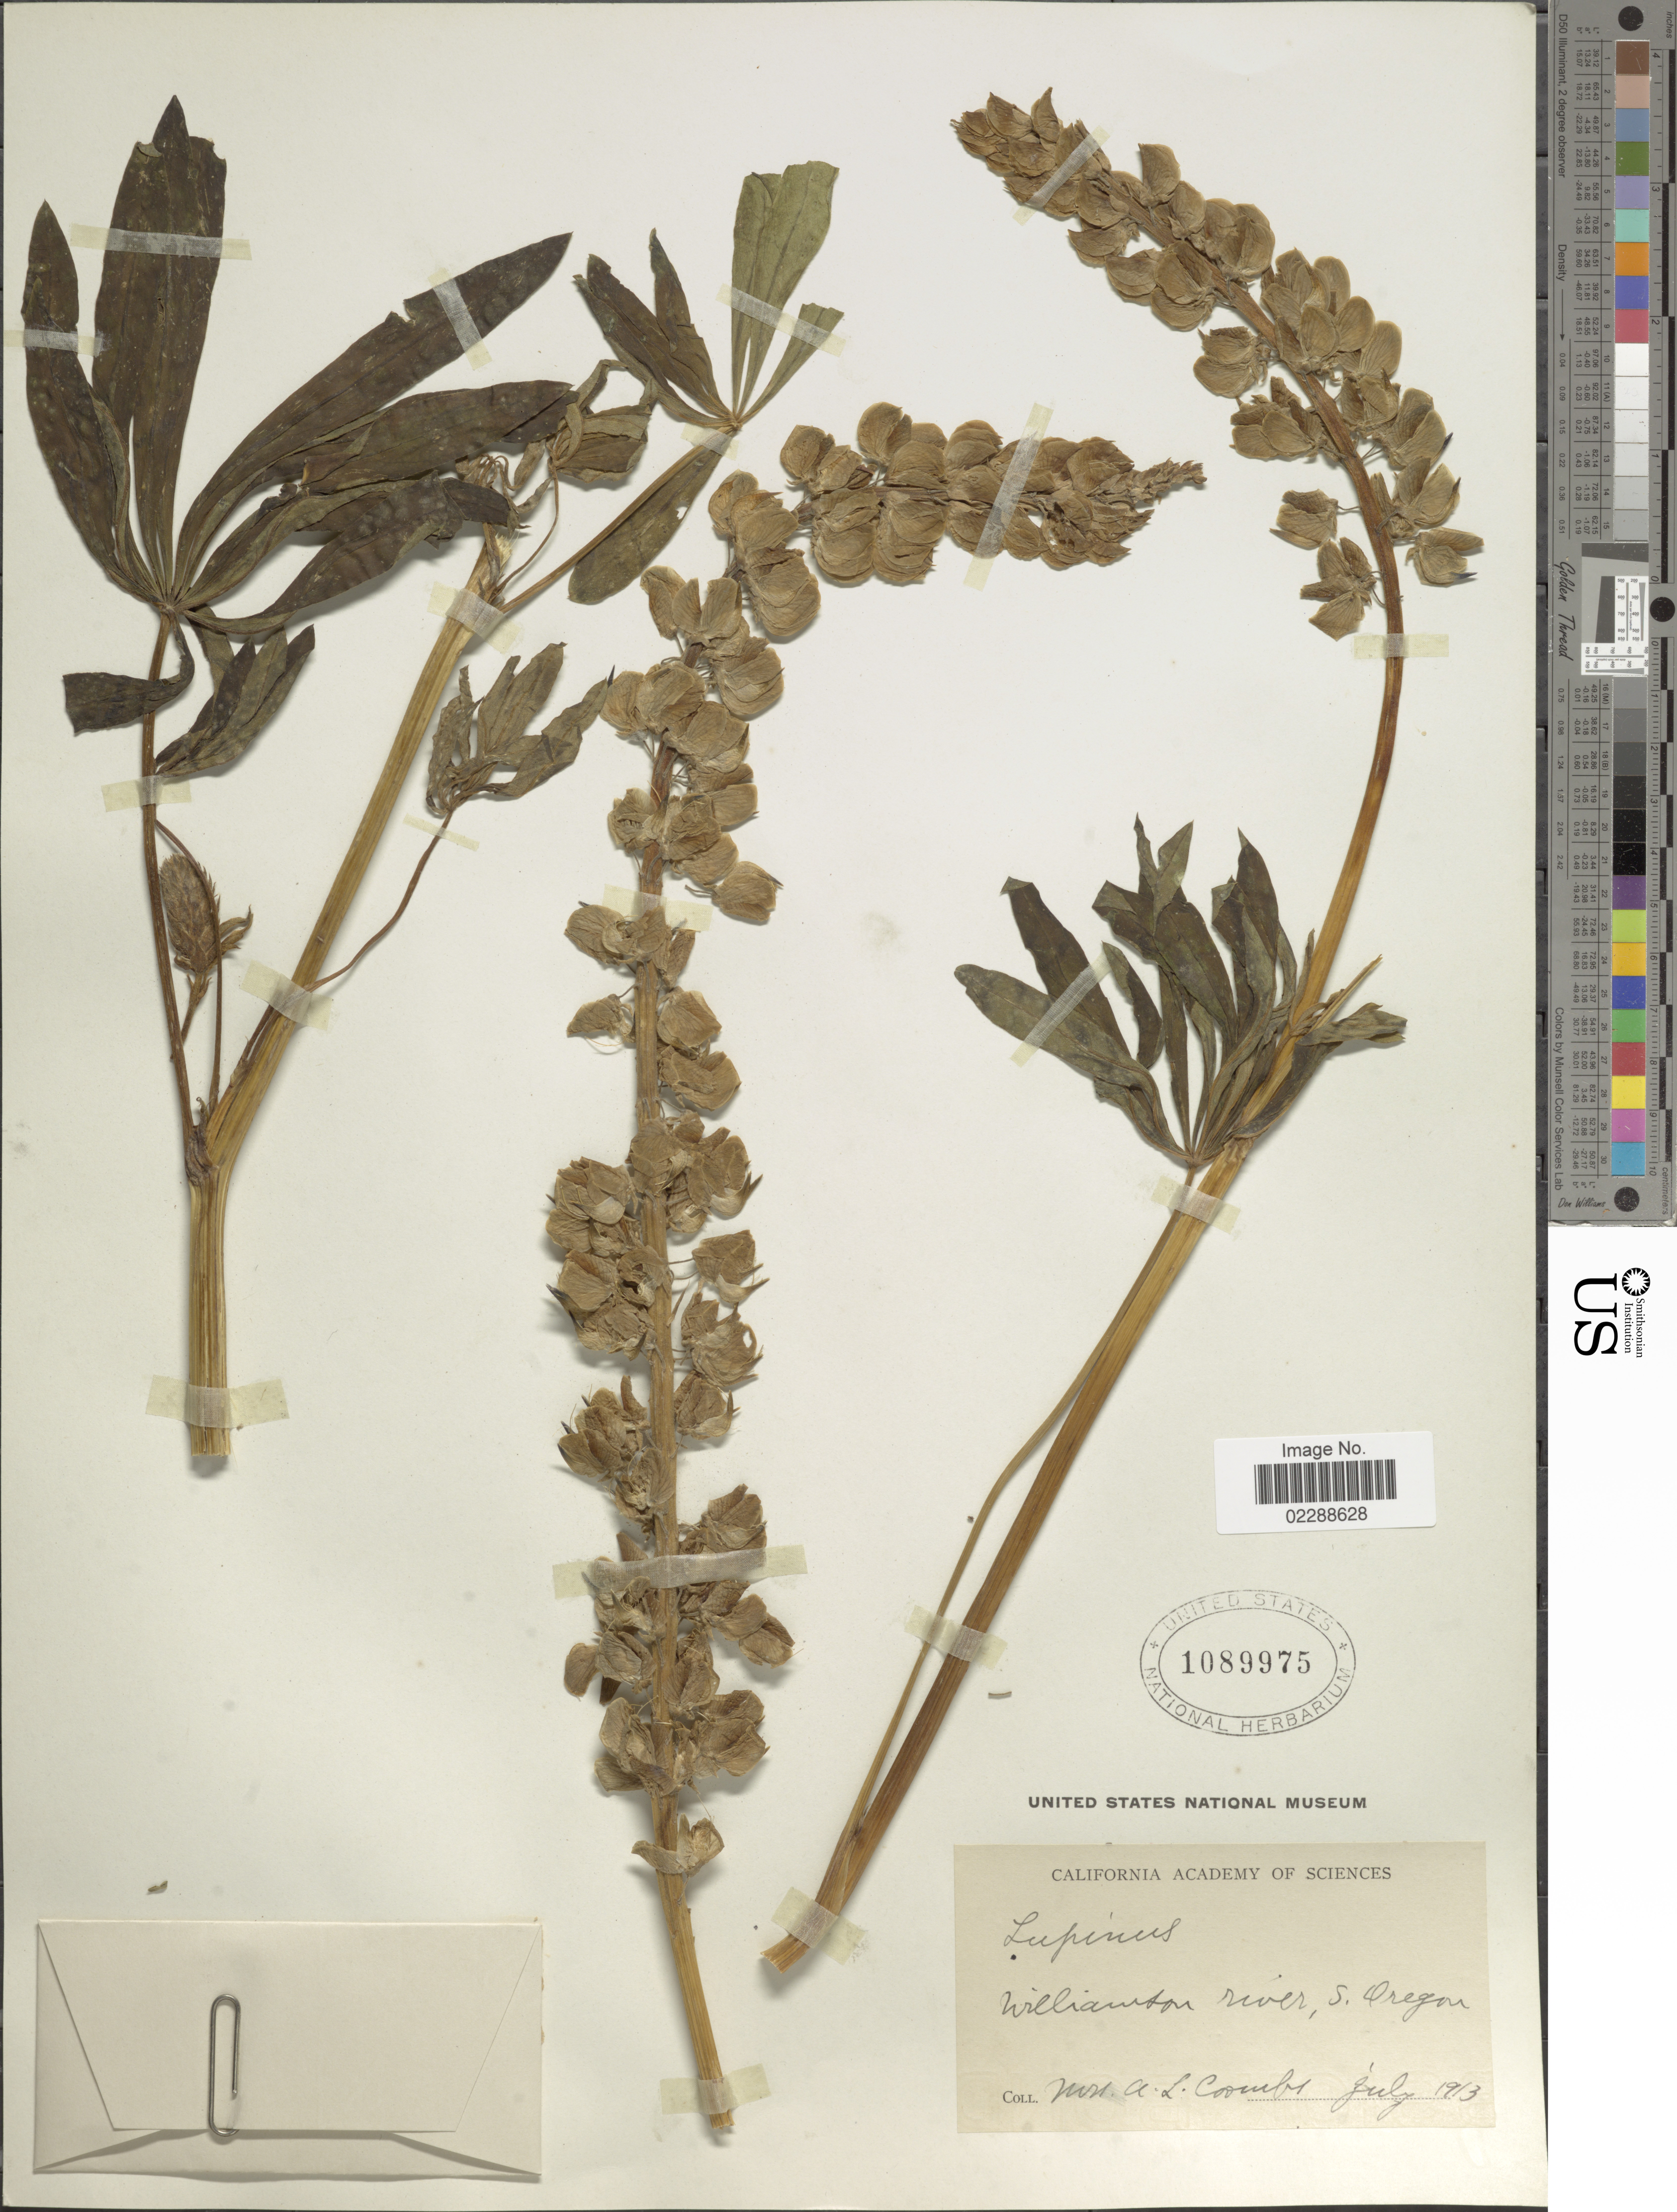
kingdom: Plantae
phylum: Tracheophyta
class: Magnoliopsida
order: Fabales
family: Fabaceae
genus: Lupinus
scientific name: Lupinus sp.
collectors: A. Coombs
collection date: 1913-07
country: United States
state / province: Oregon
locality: Williamson river, S. Oregon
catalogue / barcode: US 1089975